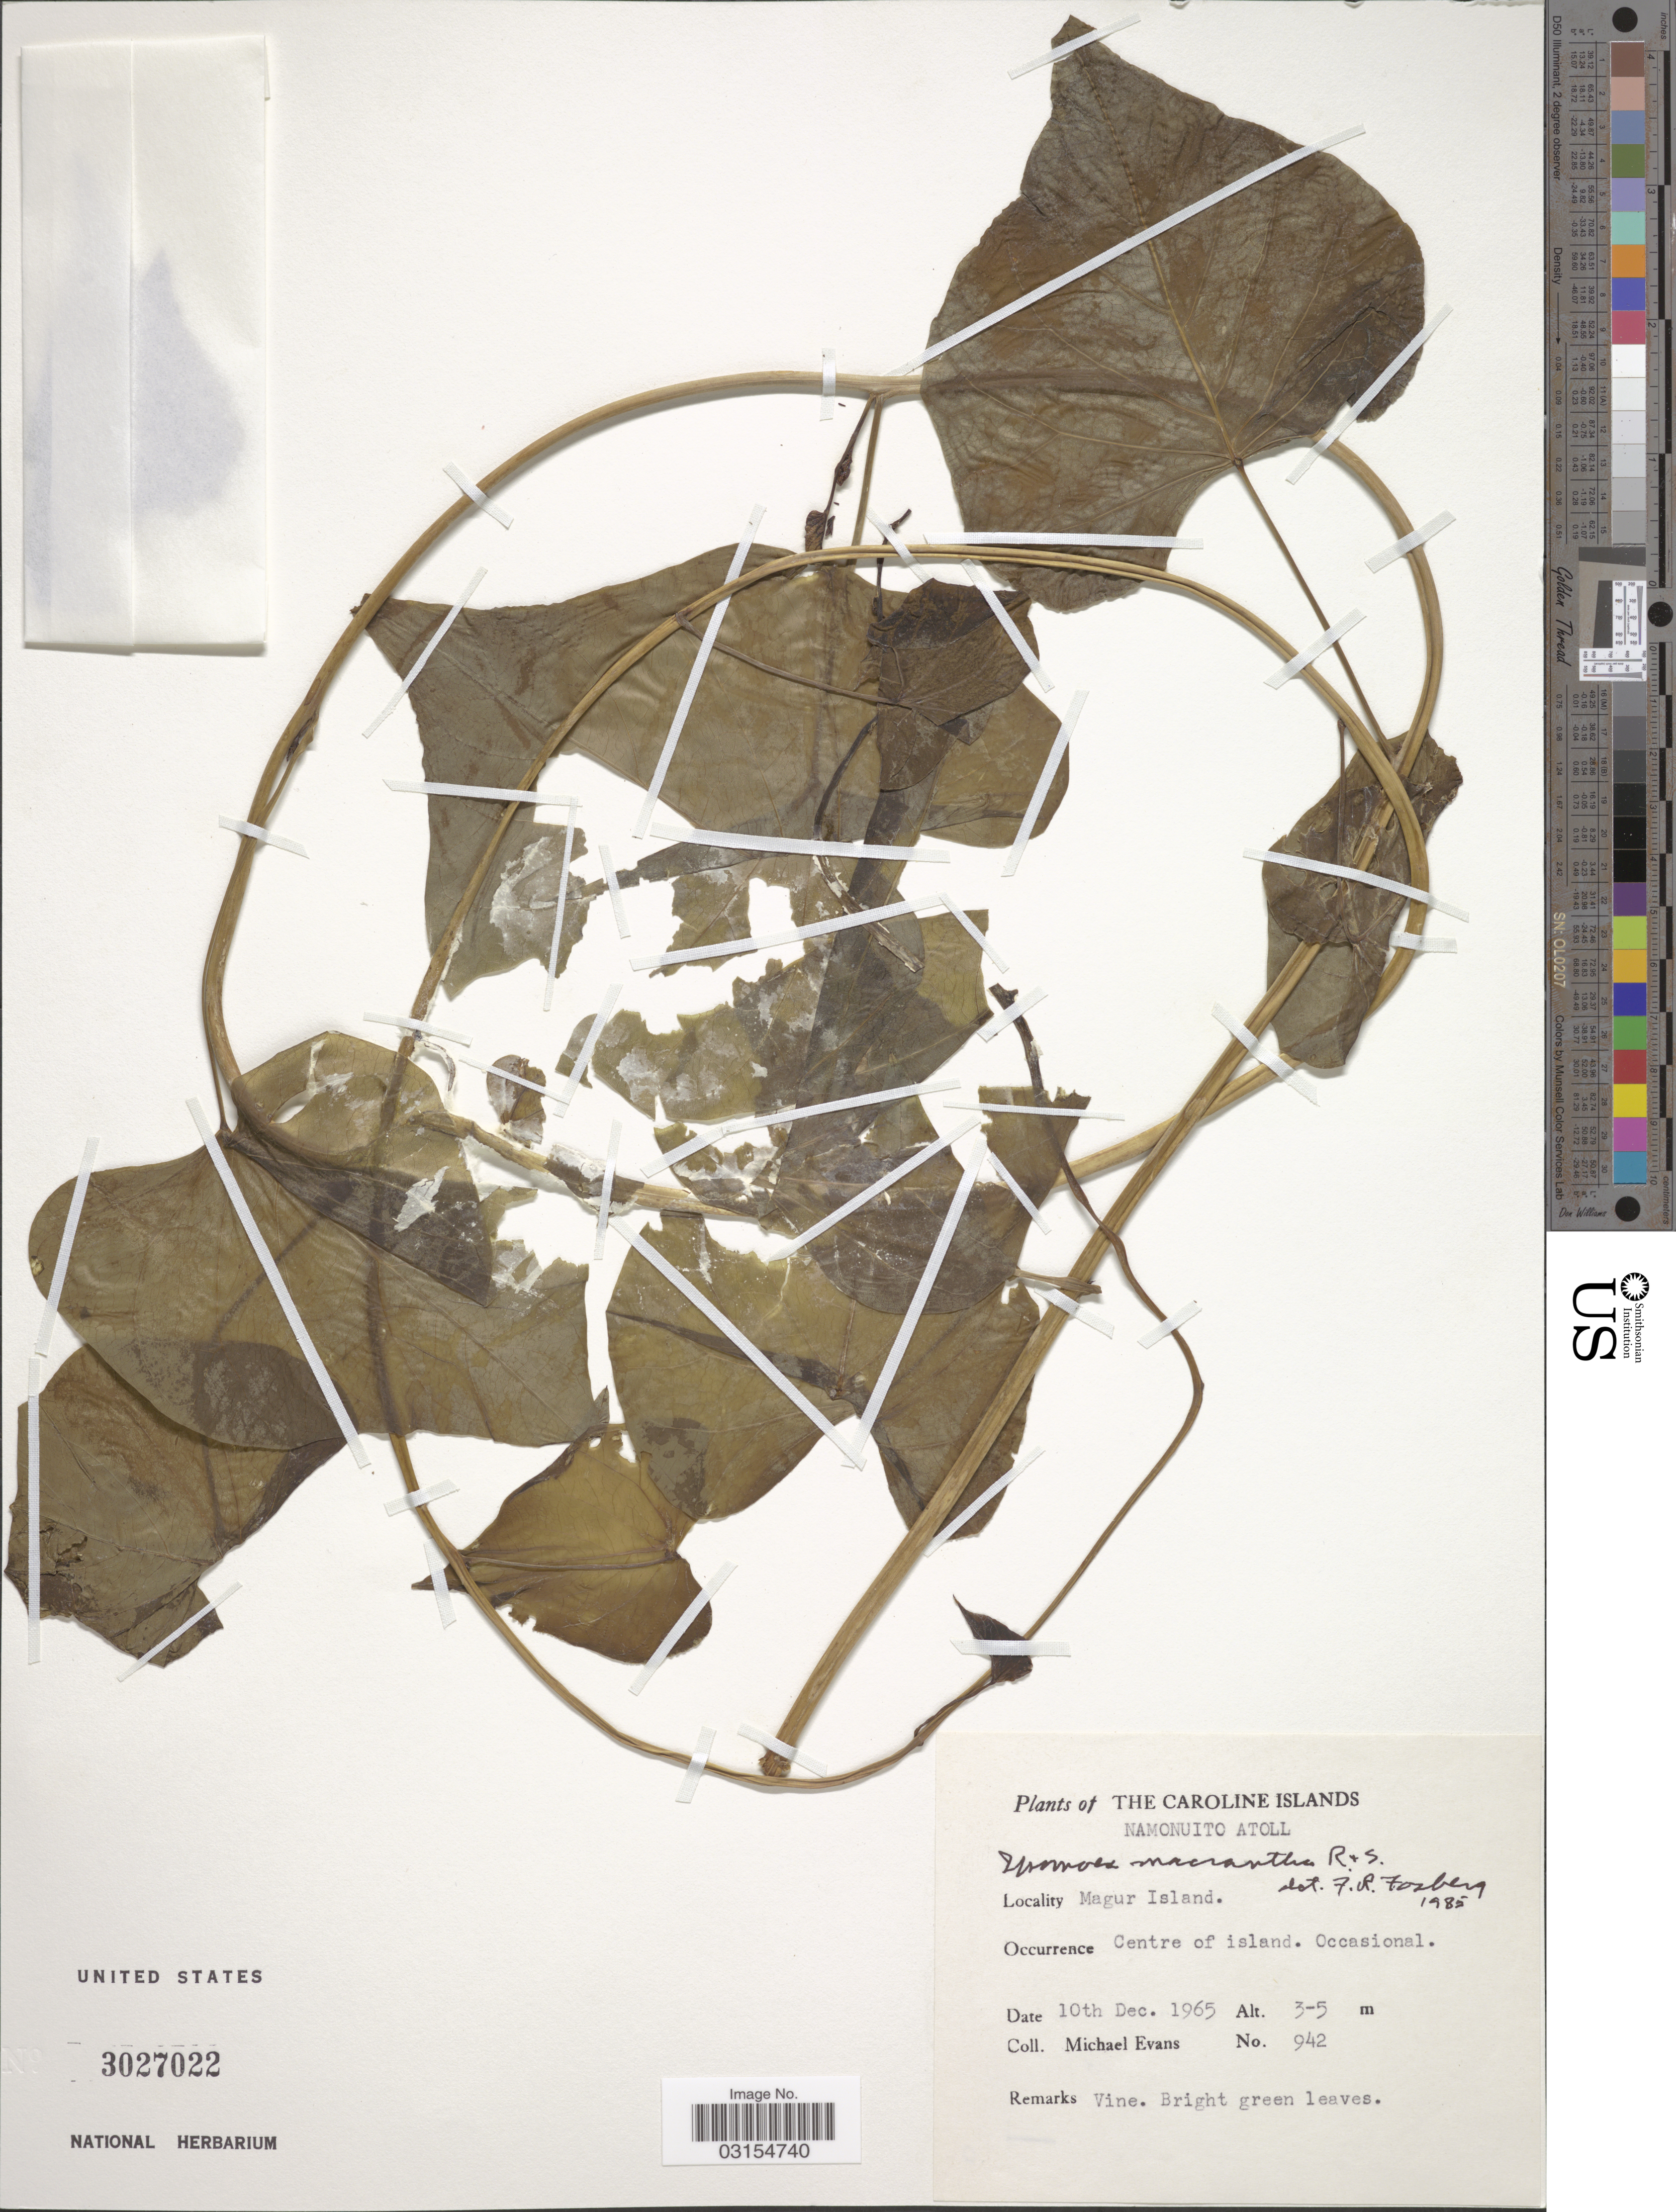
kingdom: Plantae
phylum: Tracheophyta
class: Magnoliopsida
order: Solanales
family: Convolvulaceae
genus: Ipomoea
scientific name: Ipomoea violacea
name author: L.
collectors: M. Evans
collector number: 942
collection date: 1965-12-10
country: Micronesia, Federated States of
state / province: Truk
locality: The Caroline Islands, Namonuito Atoll, Magur Island. Centre of island.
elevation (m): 3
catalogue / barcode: US 3027022